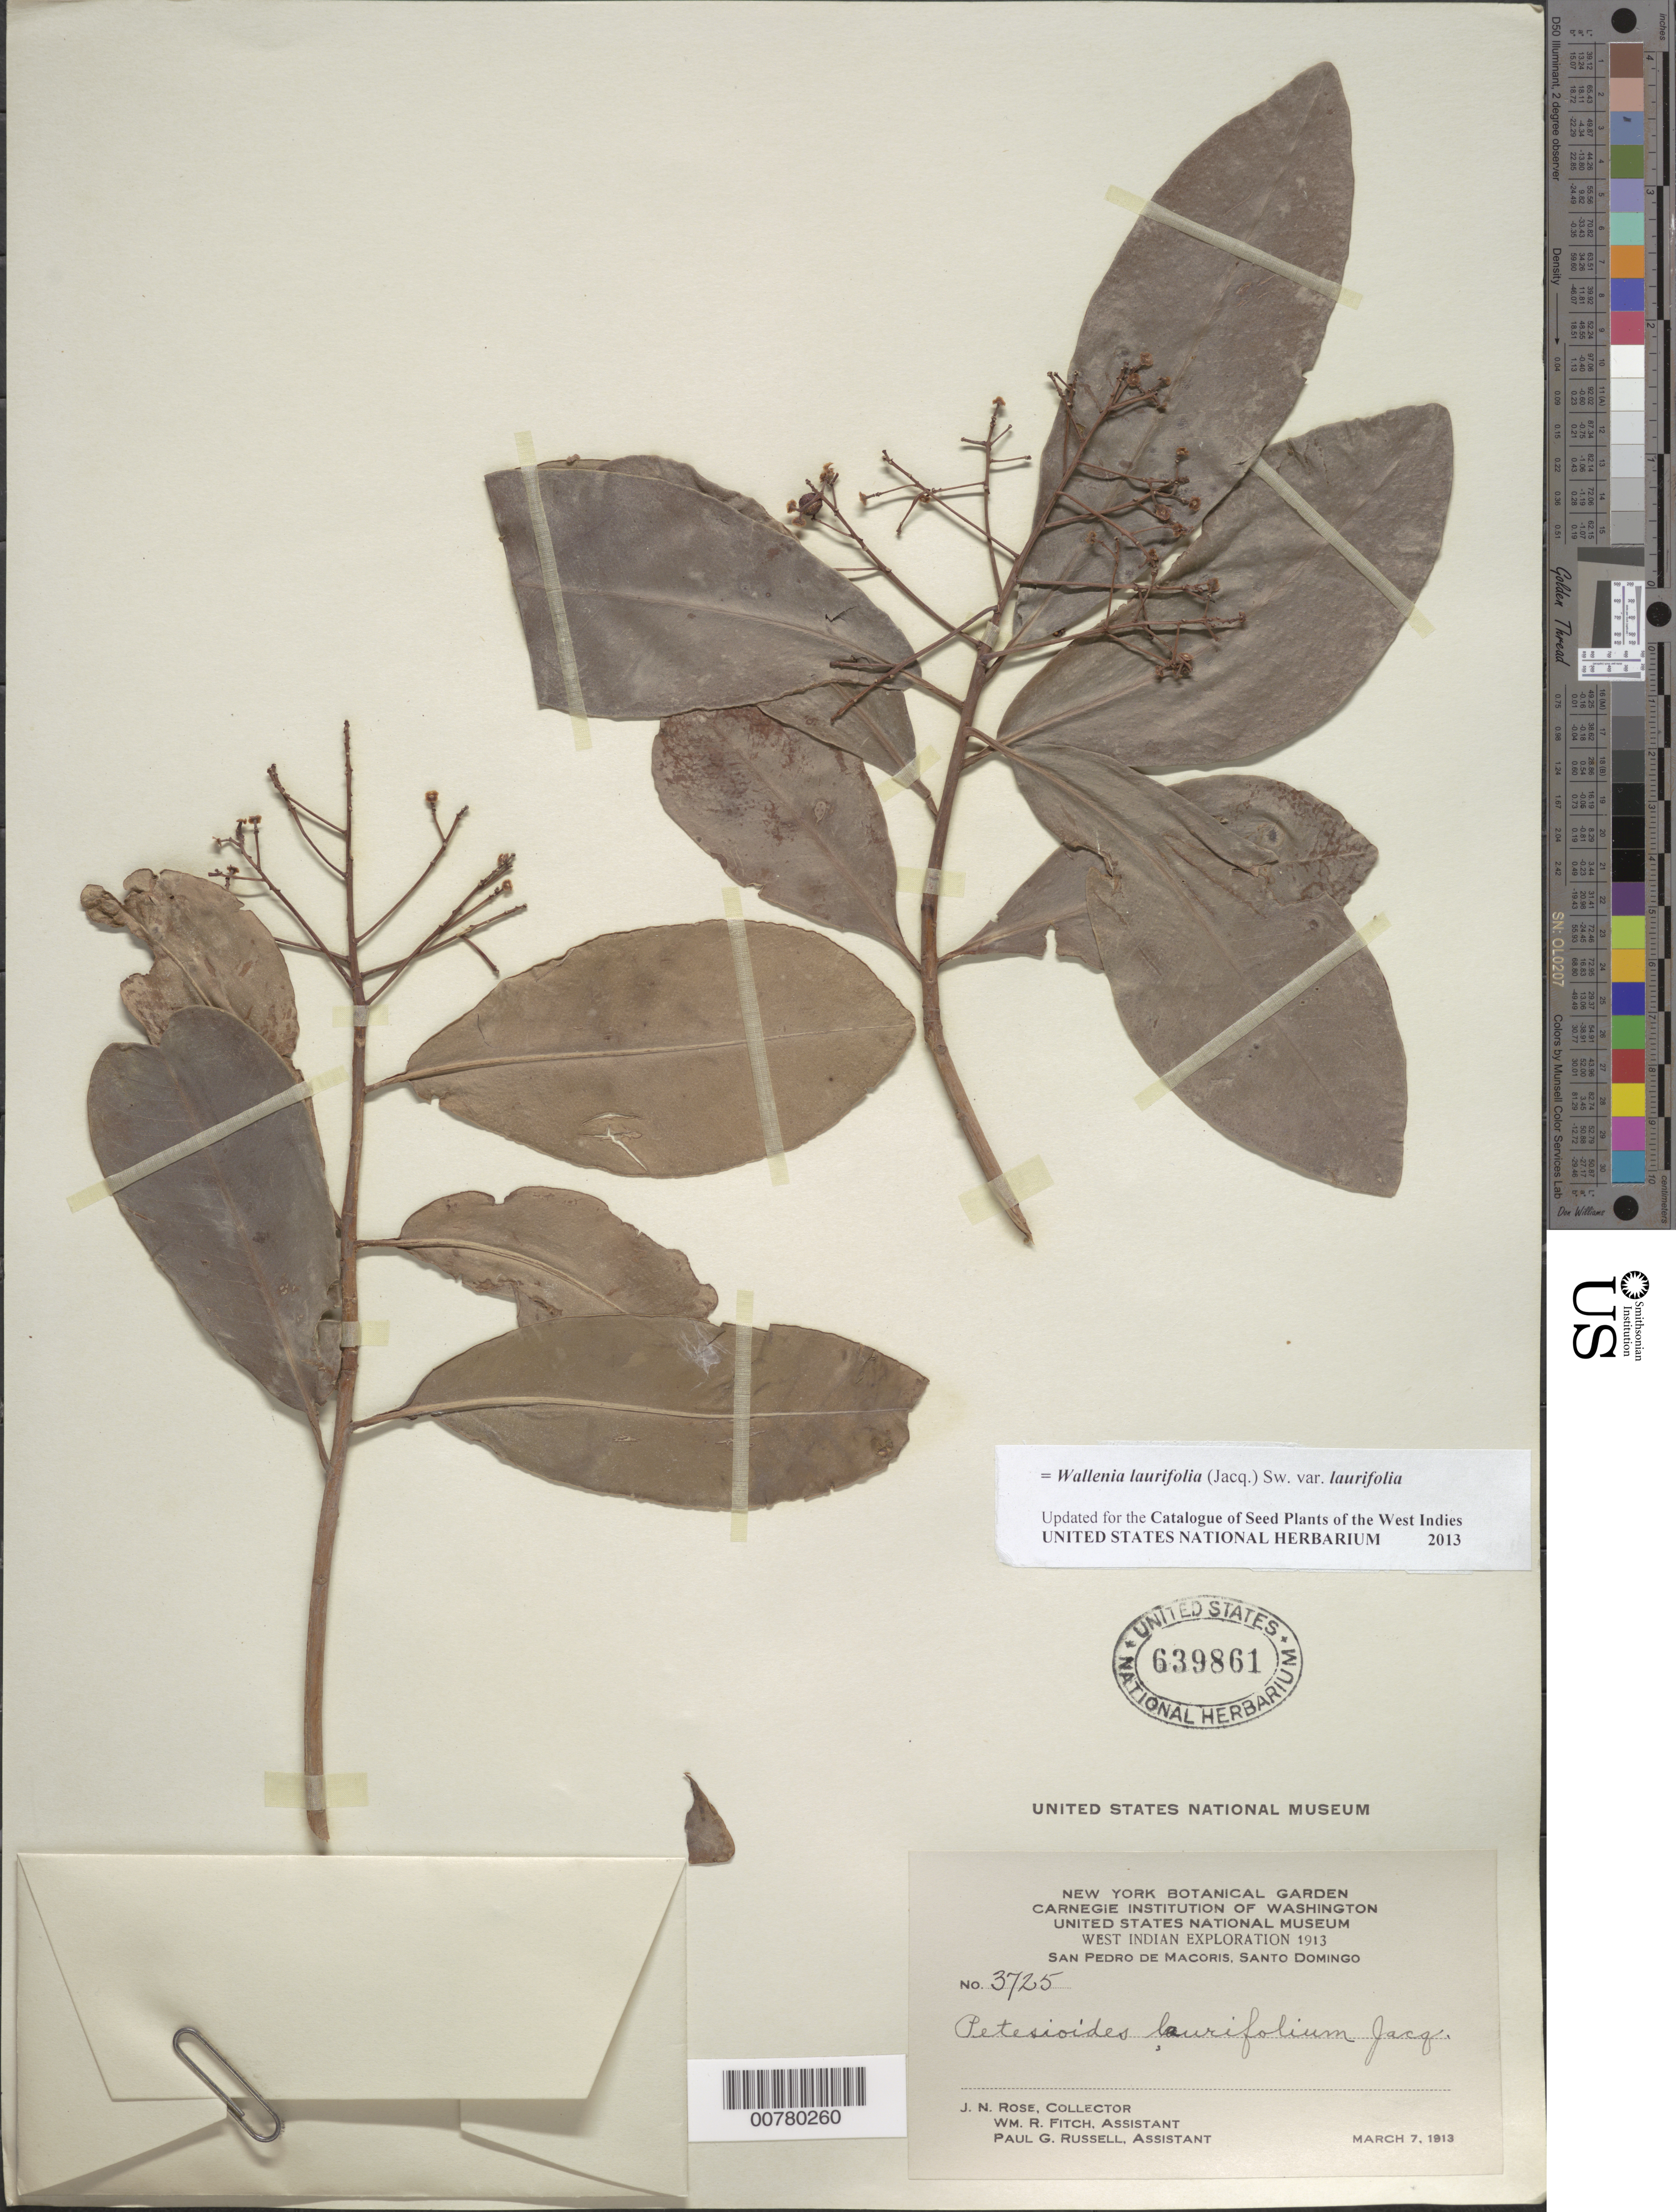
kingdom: Plantae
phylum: Tracheophyta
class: Magnoliopsida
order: Ericales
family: Primulaceae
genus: Wallenia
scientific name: Wallenia laurifolia var. laurifolia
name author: (Jacq.) Sw.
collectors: J. N. Rose, W. R. Fitch & P. G. Russell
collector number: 3725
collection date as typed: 07 Mar 1913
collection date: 1913-03-07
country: Dominican Republic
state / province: San Pedro de Macoris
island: Hispaniola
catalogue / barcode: US 639861